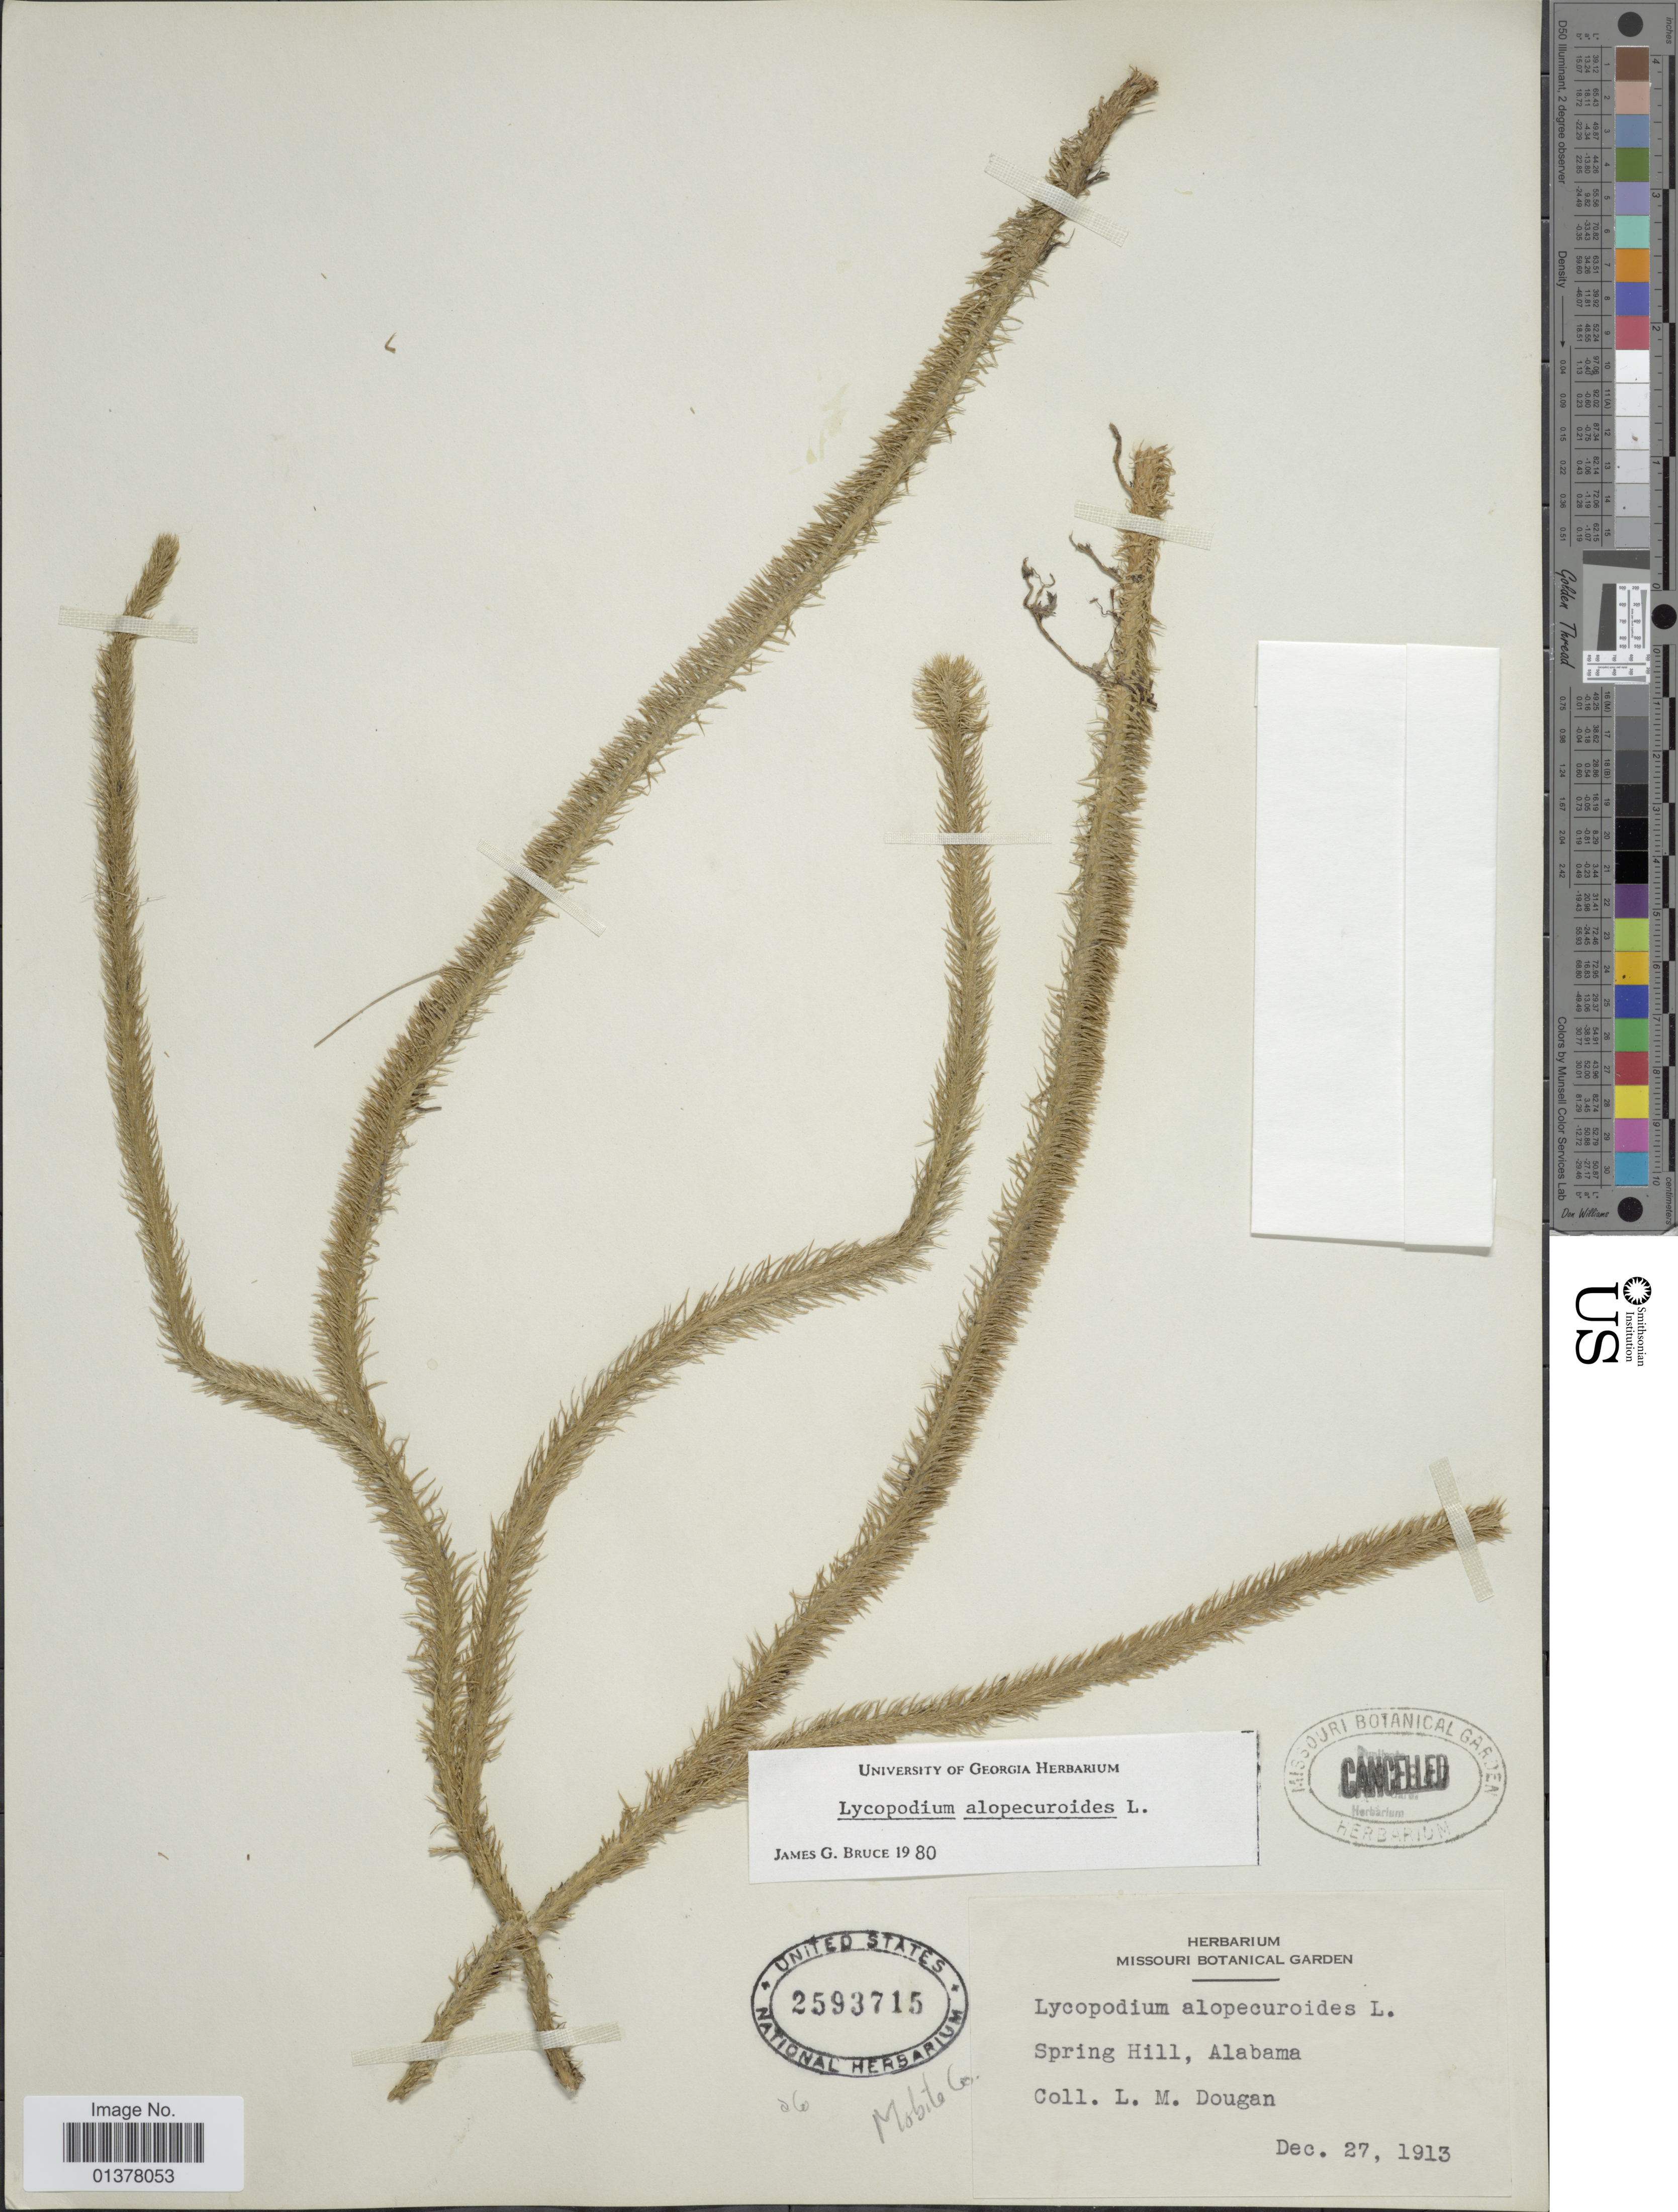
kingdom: Plantae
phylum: Tracheophyta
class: Lycopodiopsida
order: Lycopodiales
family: Lycopodiaceae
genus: Lycopodiella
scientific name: Lycopodiella alopecuroides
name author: (L.) Cranfill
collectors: L. Dougan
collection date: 1913-12-27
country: United States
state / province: Alabama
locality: Spring Hill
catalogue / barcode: US 2593715